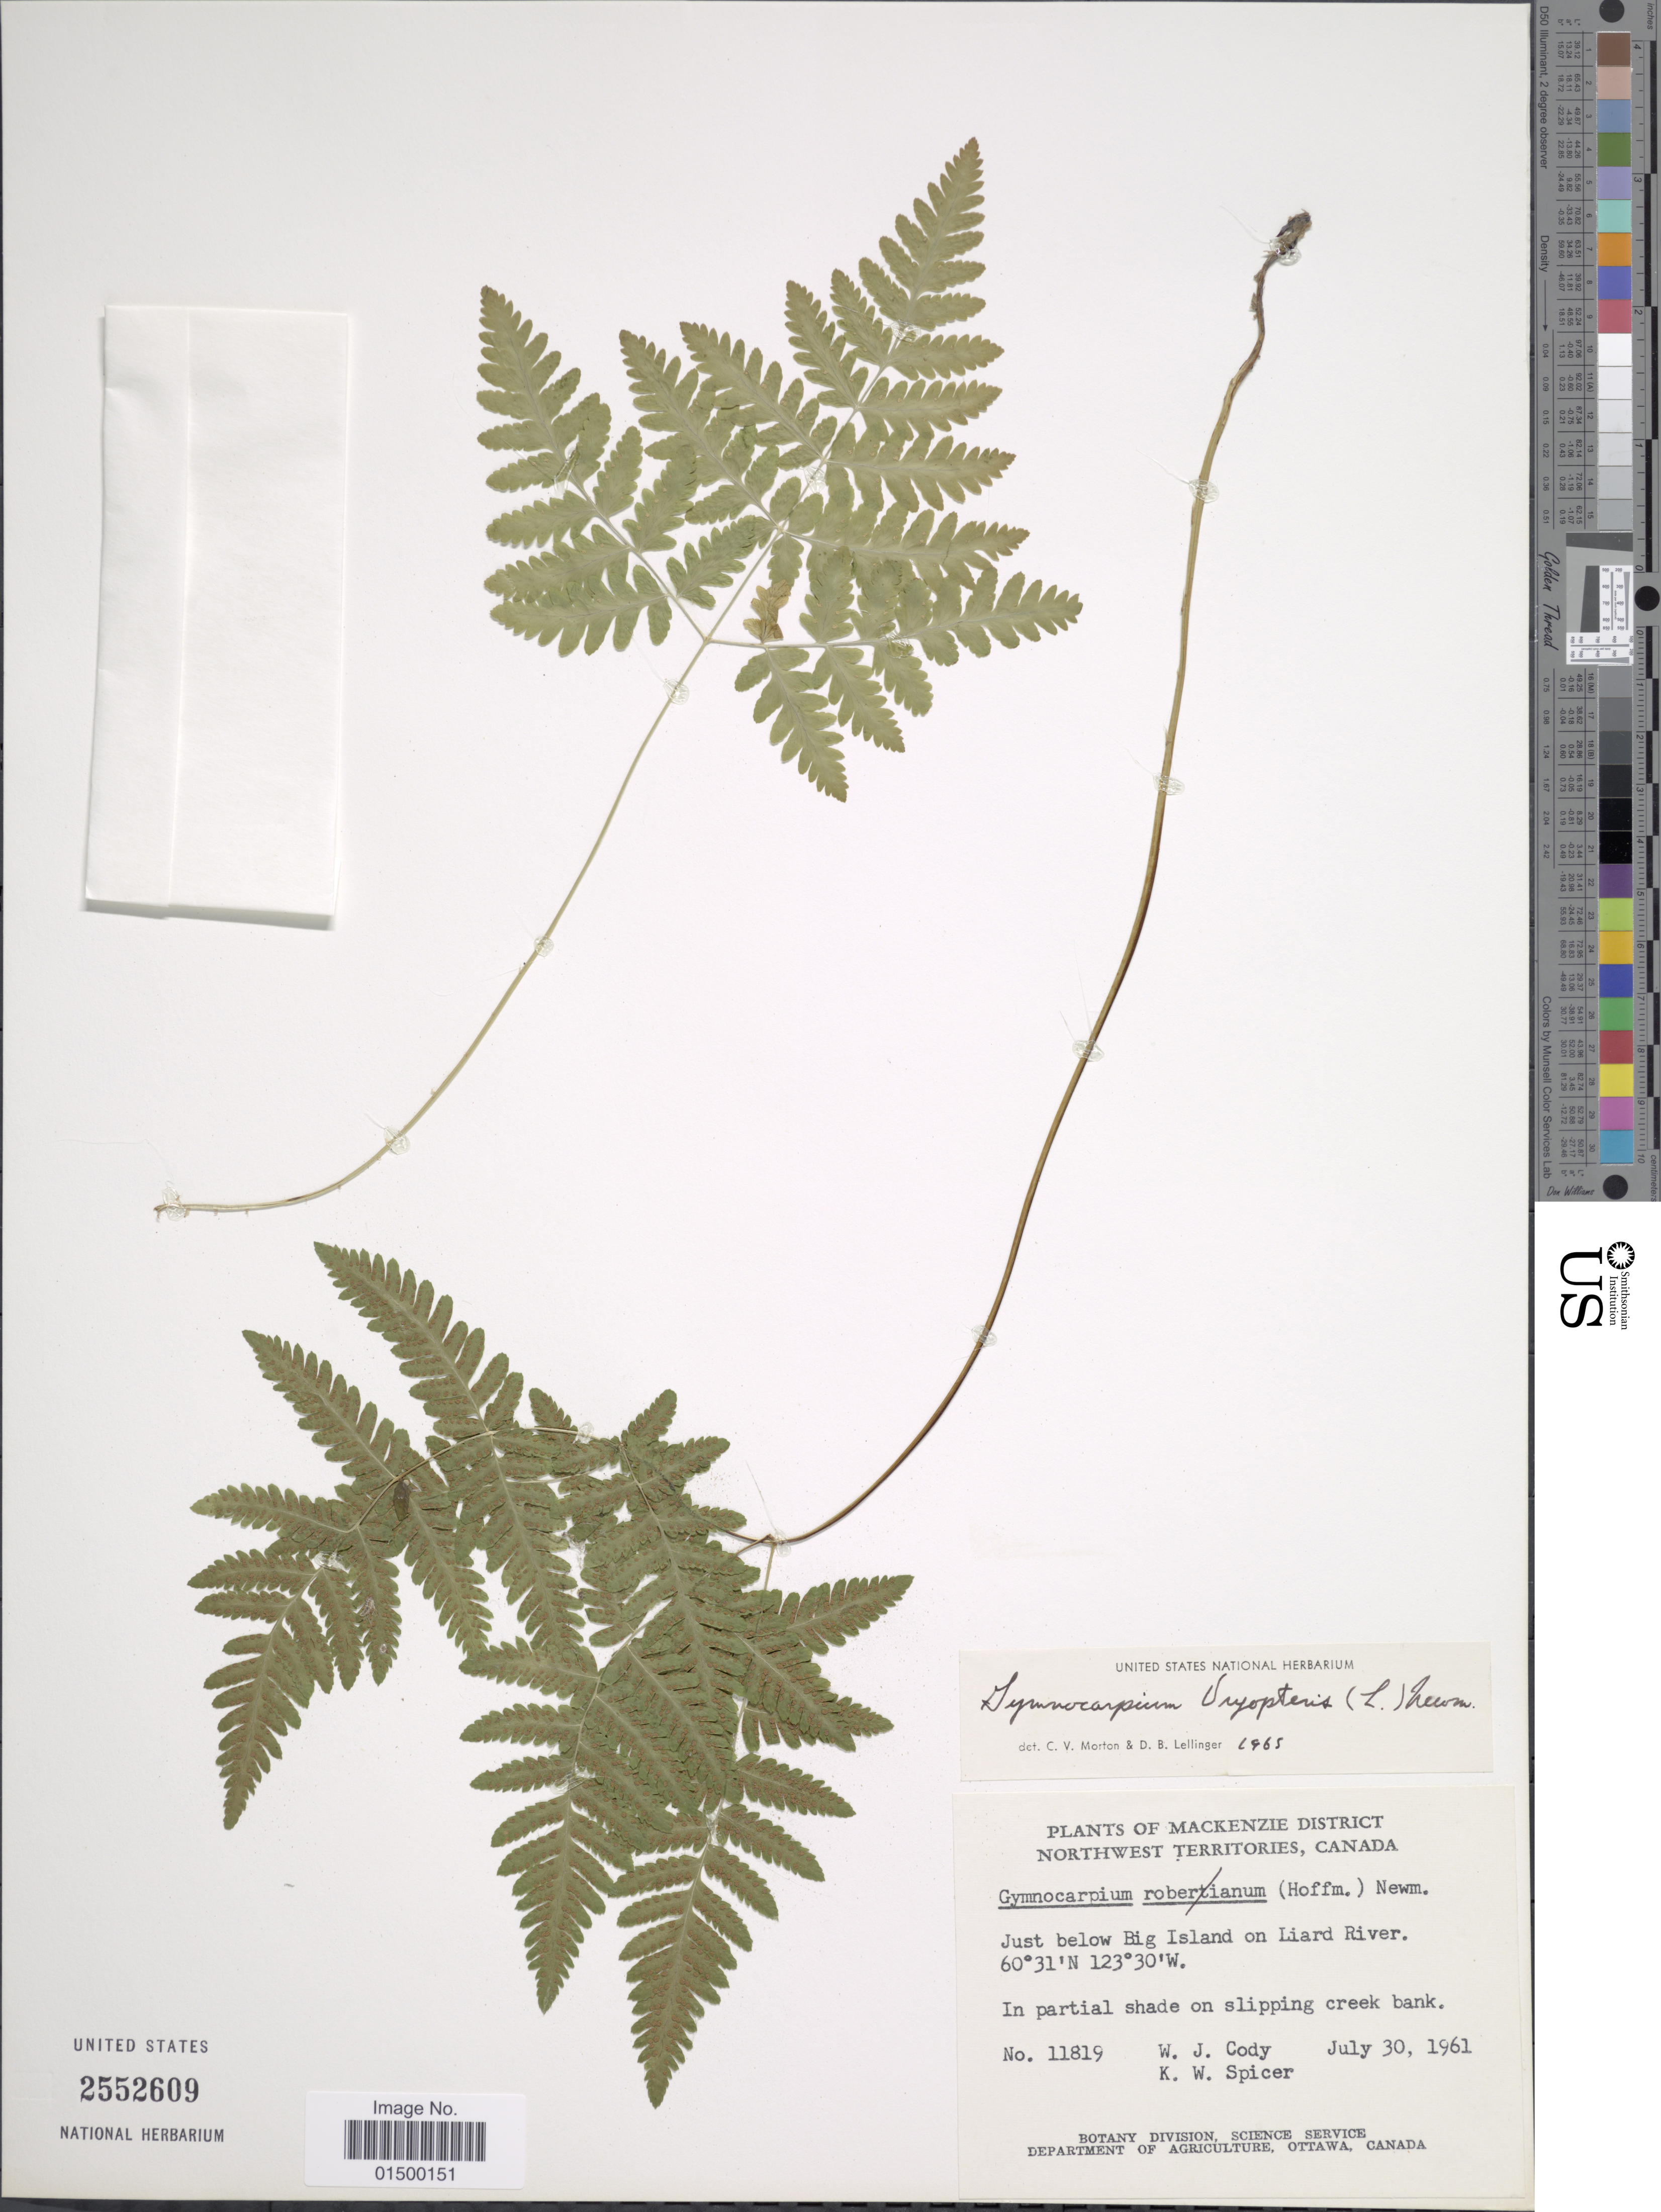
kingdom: Plantae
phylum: Tracheophyta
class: Polypodiopsida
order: Polypodiales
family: Cystopteridaceae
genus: Gymnocarpium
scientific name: Gymnocarpium disjunctum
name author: (Rupr.) Ching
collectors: W. Cody & K. Spicer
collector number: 11819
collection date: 1961-07-30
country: Canada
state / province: Northwest Territories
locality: Mackenzie District. Just below Big Island on Liard River.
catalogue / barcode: US 2552609